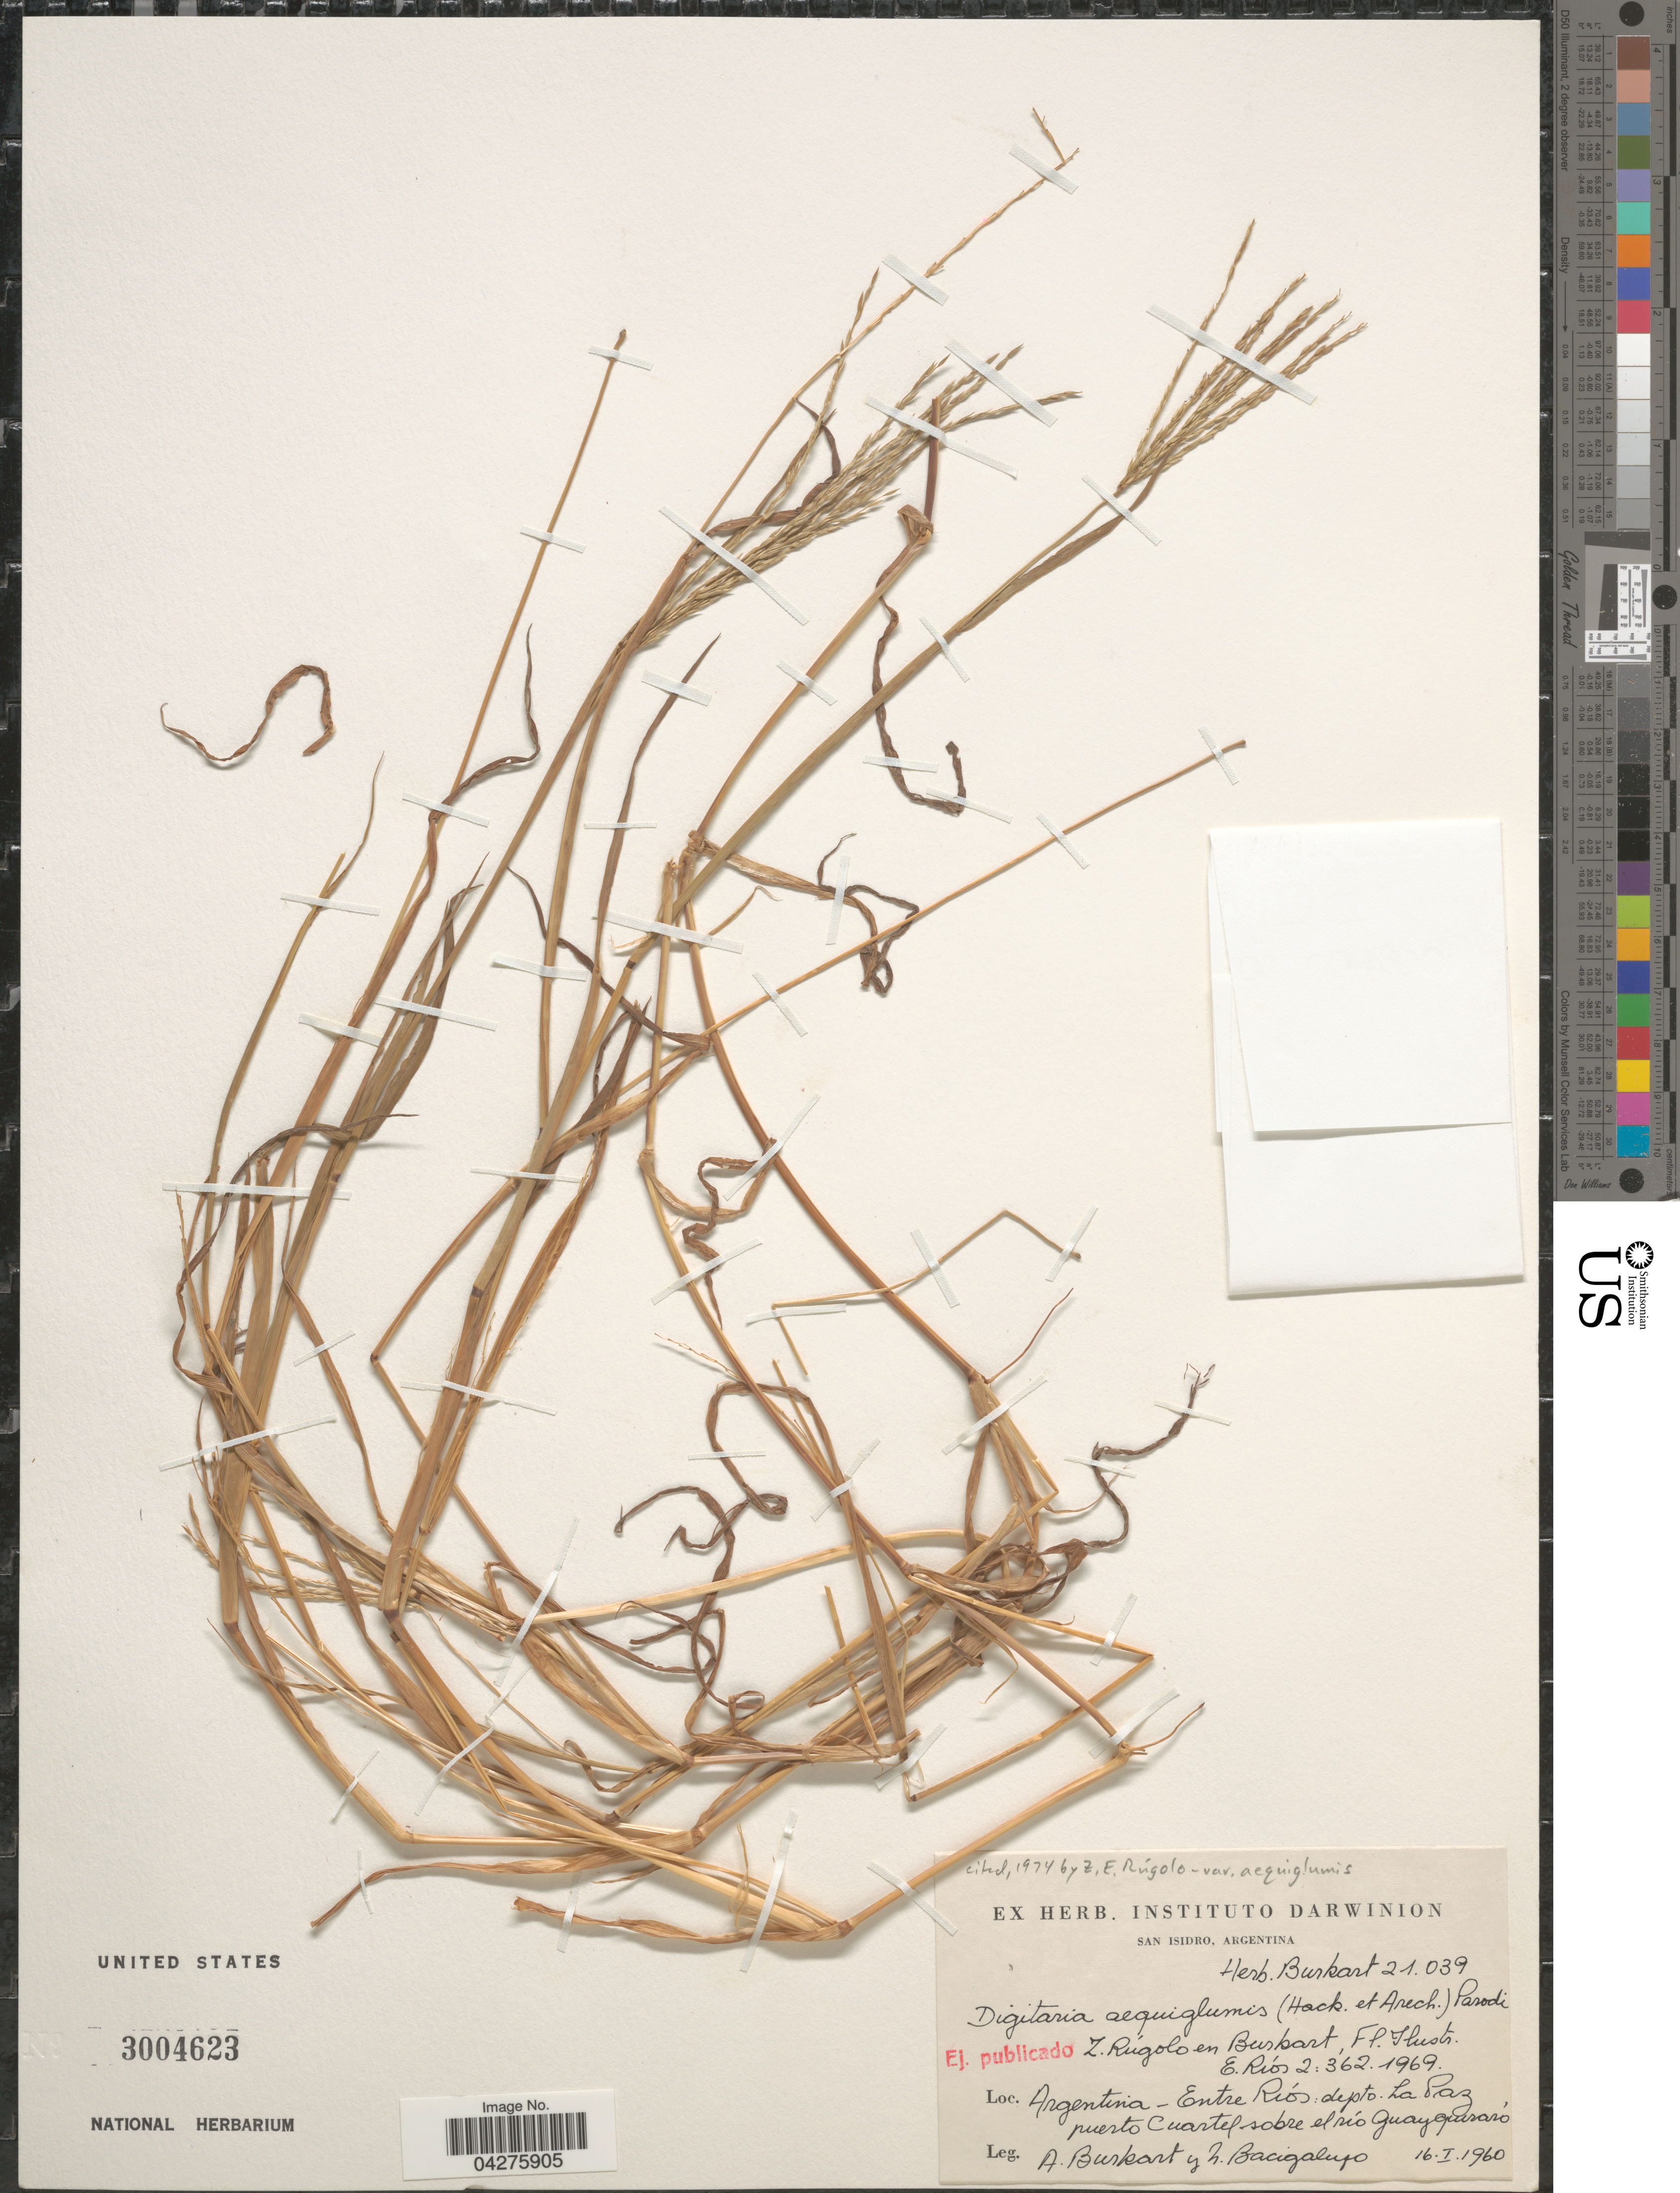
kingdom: Plantae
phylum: Tracheophyta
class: Liliopsida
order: Poales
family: Poaceae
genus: Digitaria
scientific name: Digitaria aequiglumis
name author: (Hack. & Arechav.) Parodi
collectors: A. E. Burkart & N. M. Bacigalupo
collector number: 21039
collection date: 1960-01-16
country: Argentina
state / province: Entre Rios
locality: Depto. La Paz, puerto Cuartel sobre el río Guayaquiraro.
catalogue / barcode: US 3004623